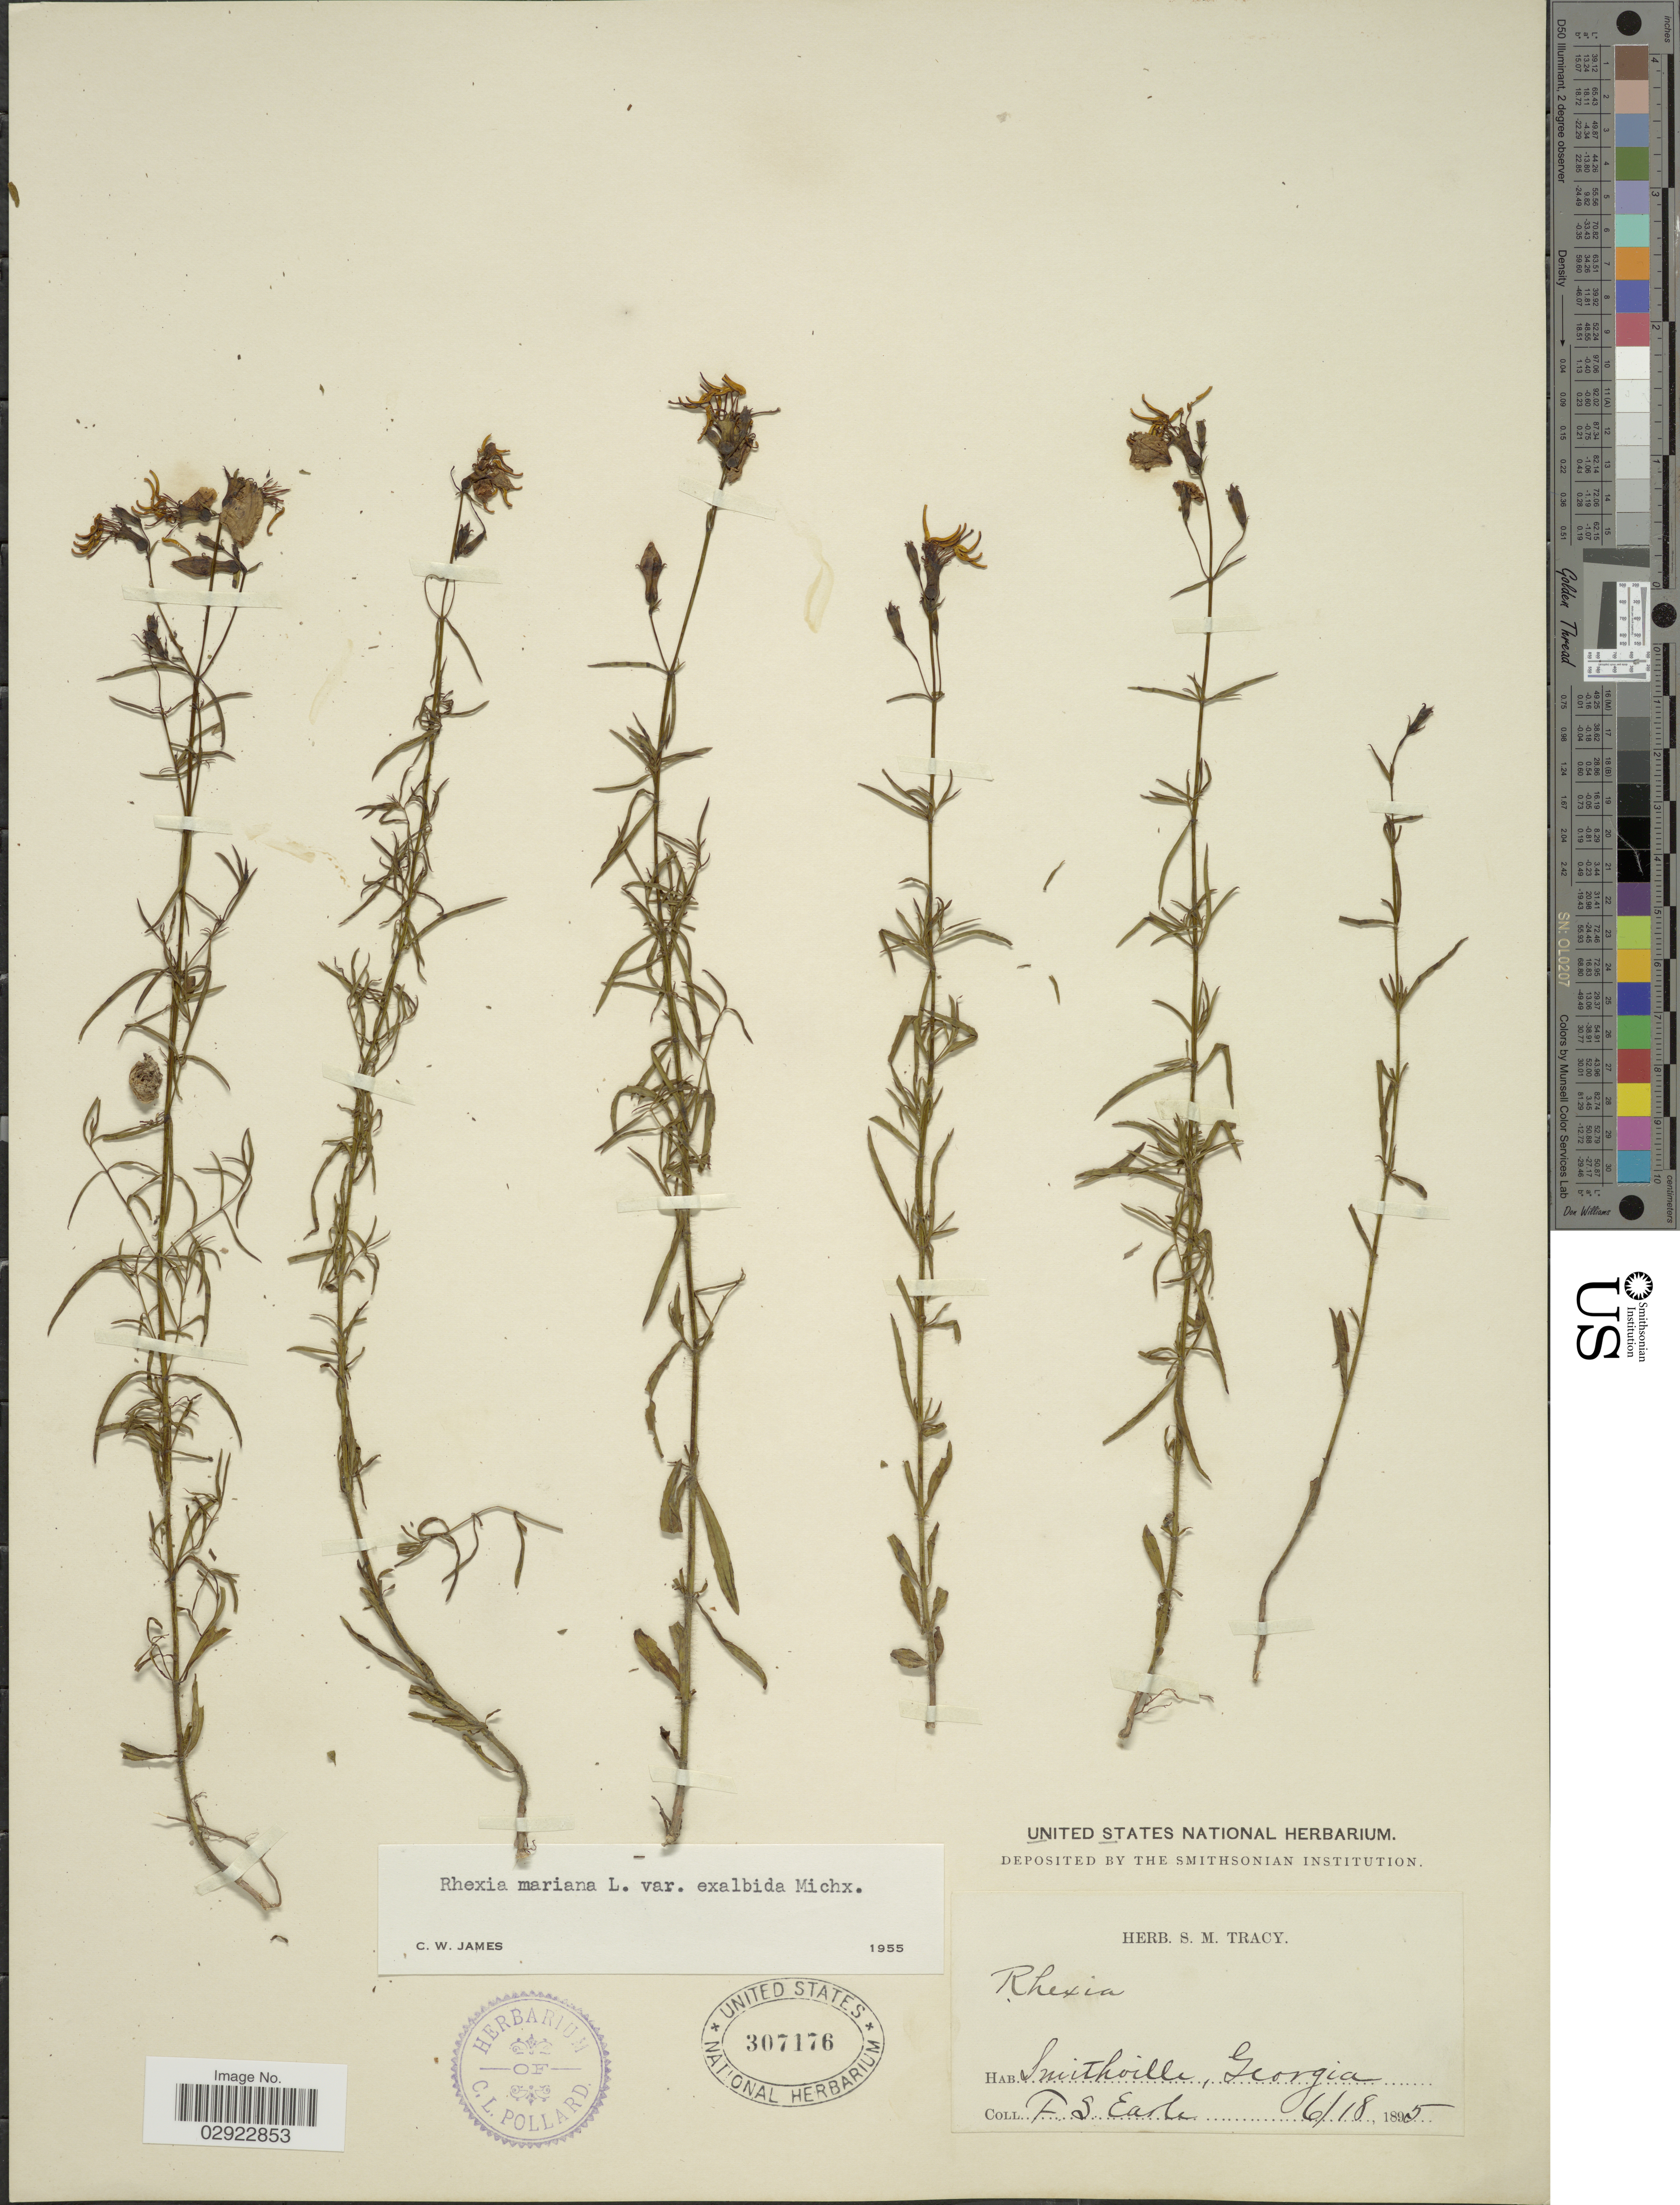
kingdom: Plantae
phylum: Tracheophyta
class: Magnoliopsida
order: Myrtales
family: Melastomataceae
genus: Rhexia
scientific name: Rhexia mariana var. exalbida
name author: Michx.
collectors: F. S. Earle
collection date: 1895-06-18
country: United States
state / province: Georgia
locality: Smithville.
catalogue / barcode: US 307176